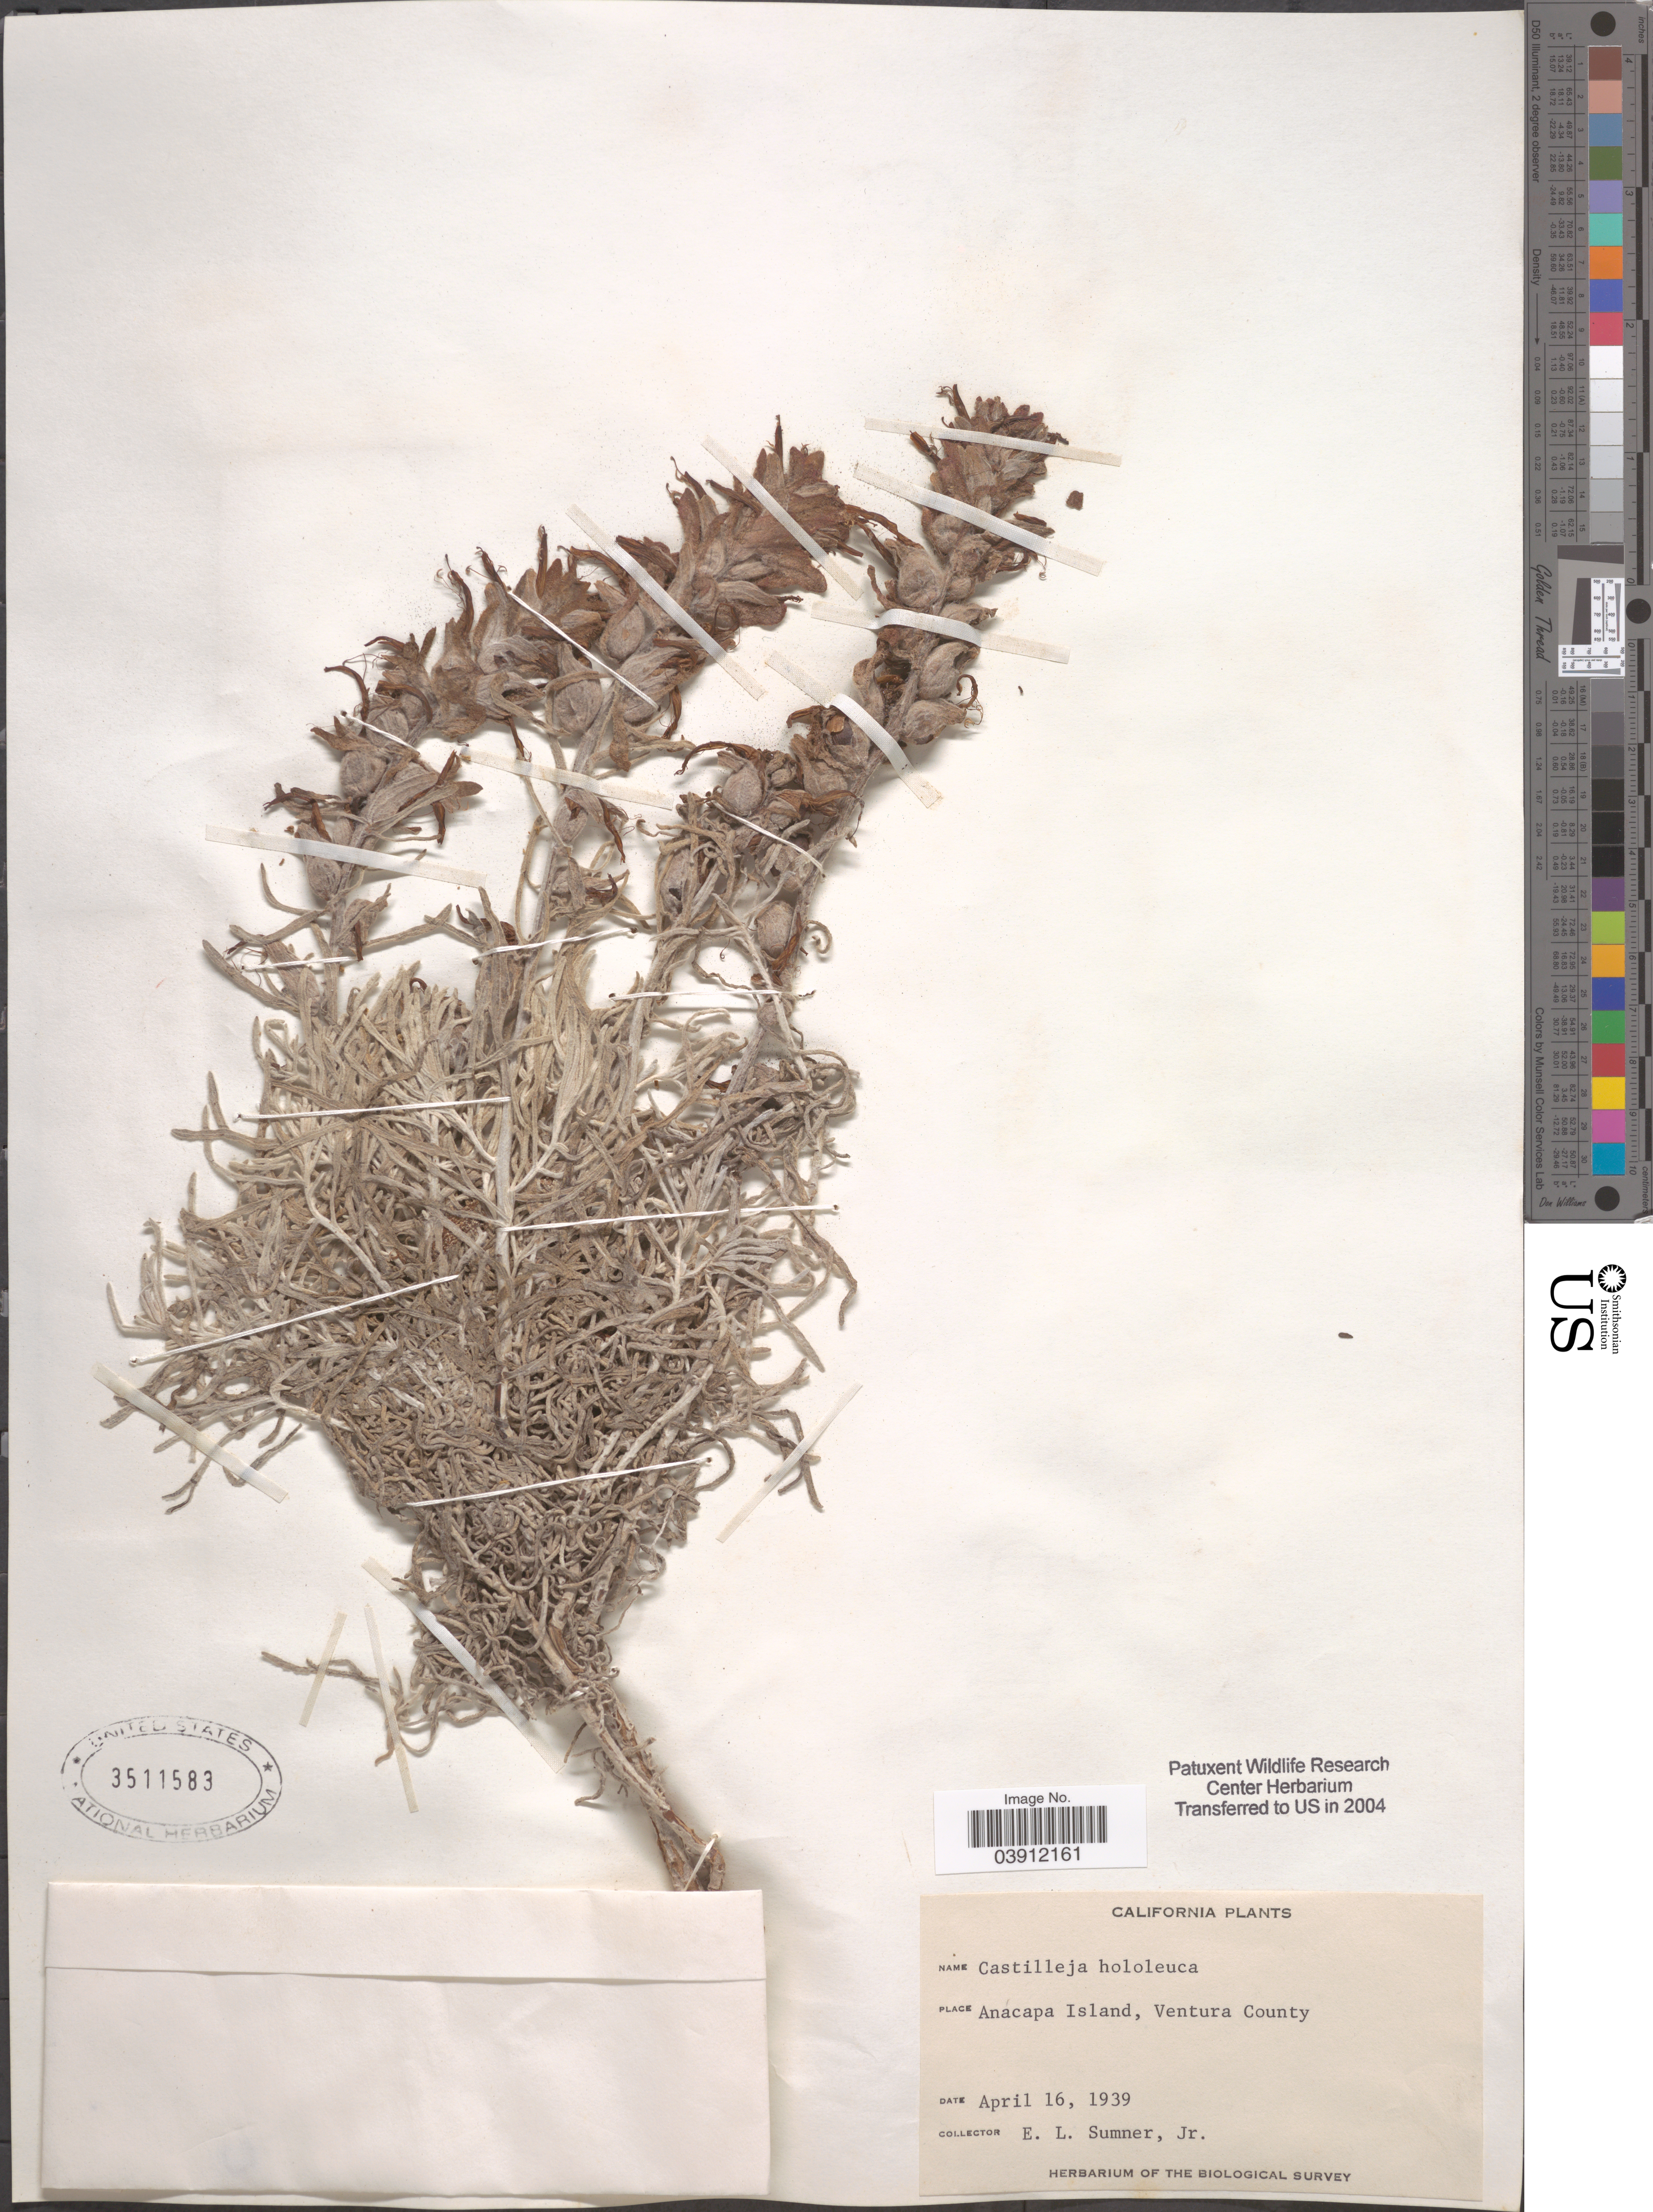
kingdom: Plantae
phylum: Tracheophyta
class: Magnoliopsida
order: Lamiales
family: Orobanchaceae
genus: Castilleja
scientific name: Castilleja hololeuca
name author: Greene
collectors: E. Sumner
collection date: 1939-04-16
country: United States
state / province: California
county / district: Ventura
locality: Anacapa Island, Ventura County.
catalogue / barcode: US 3511583